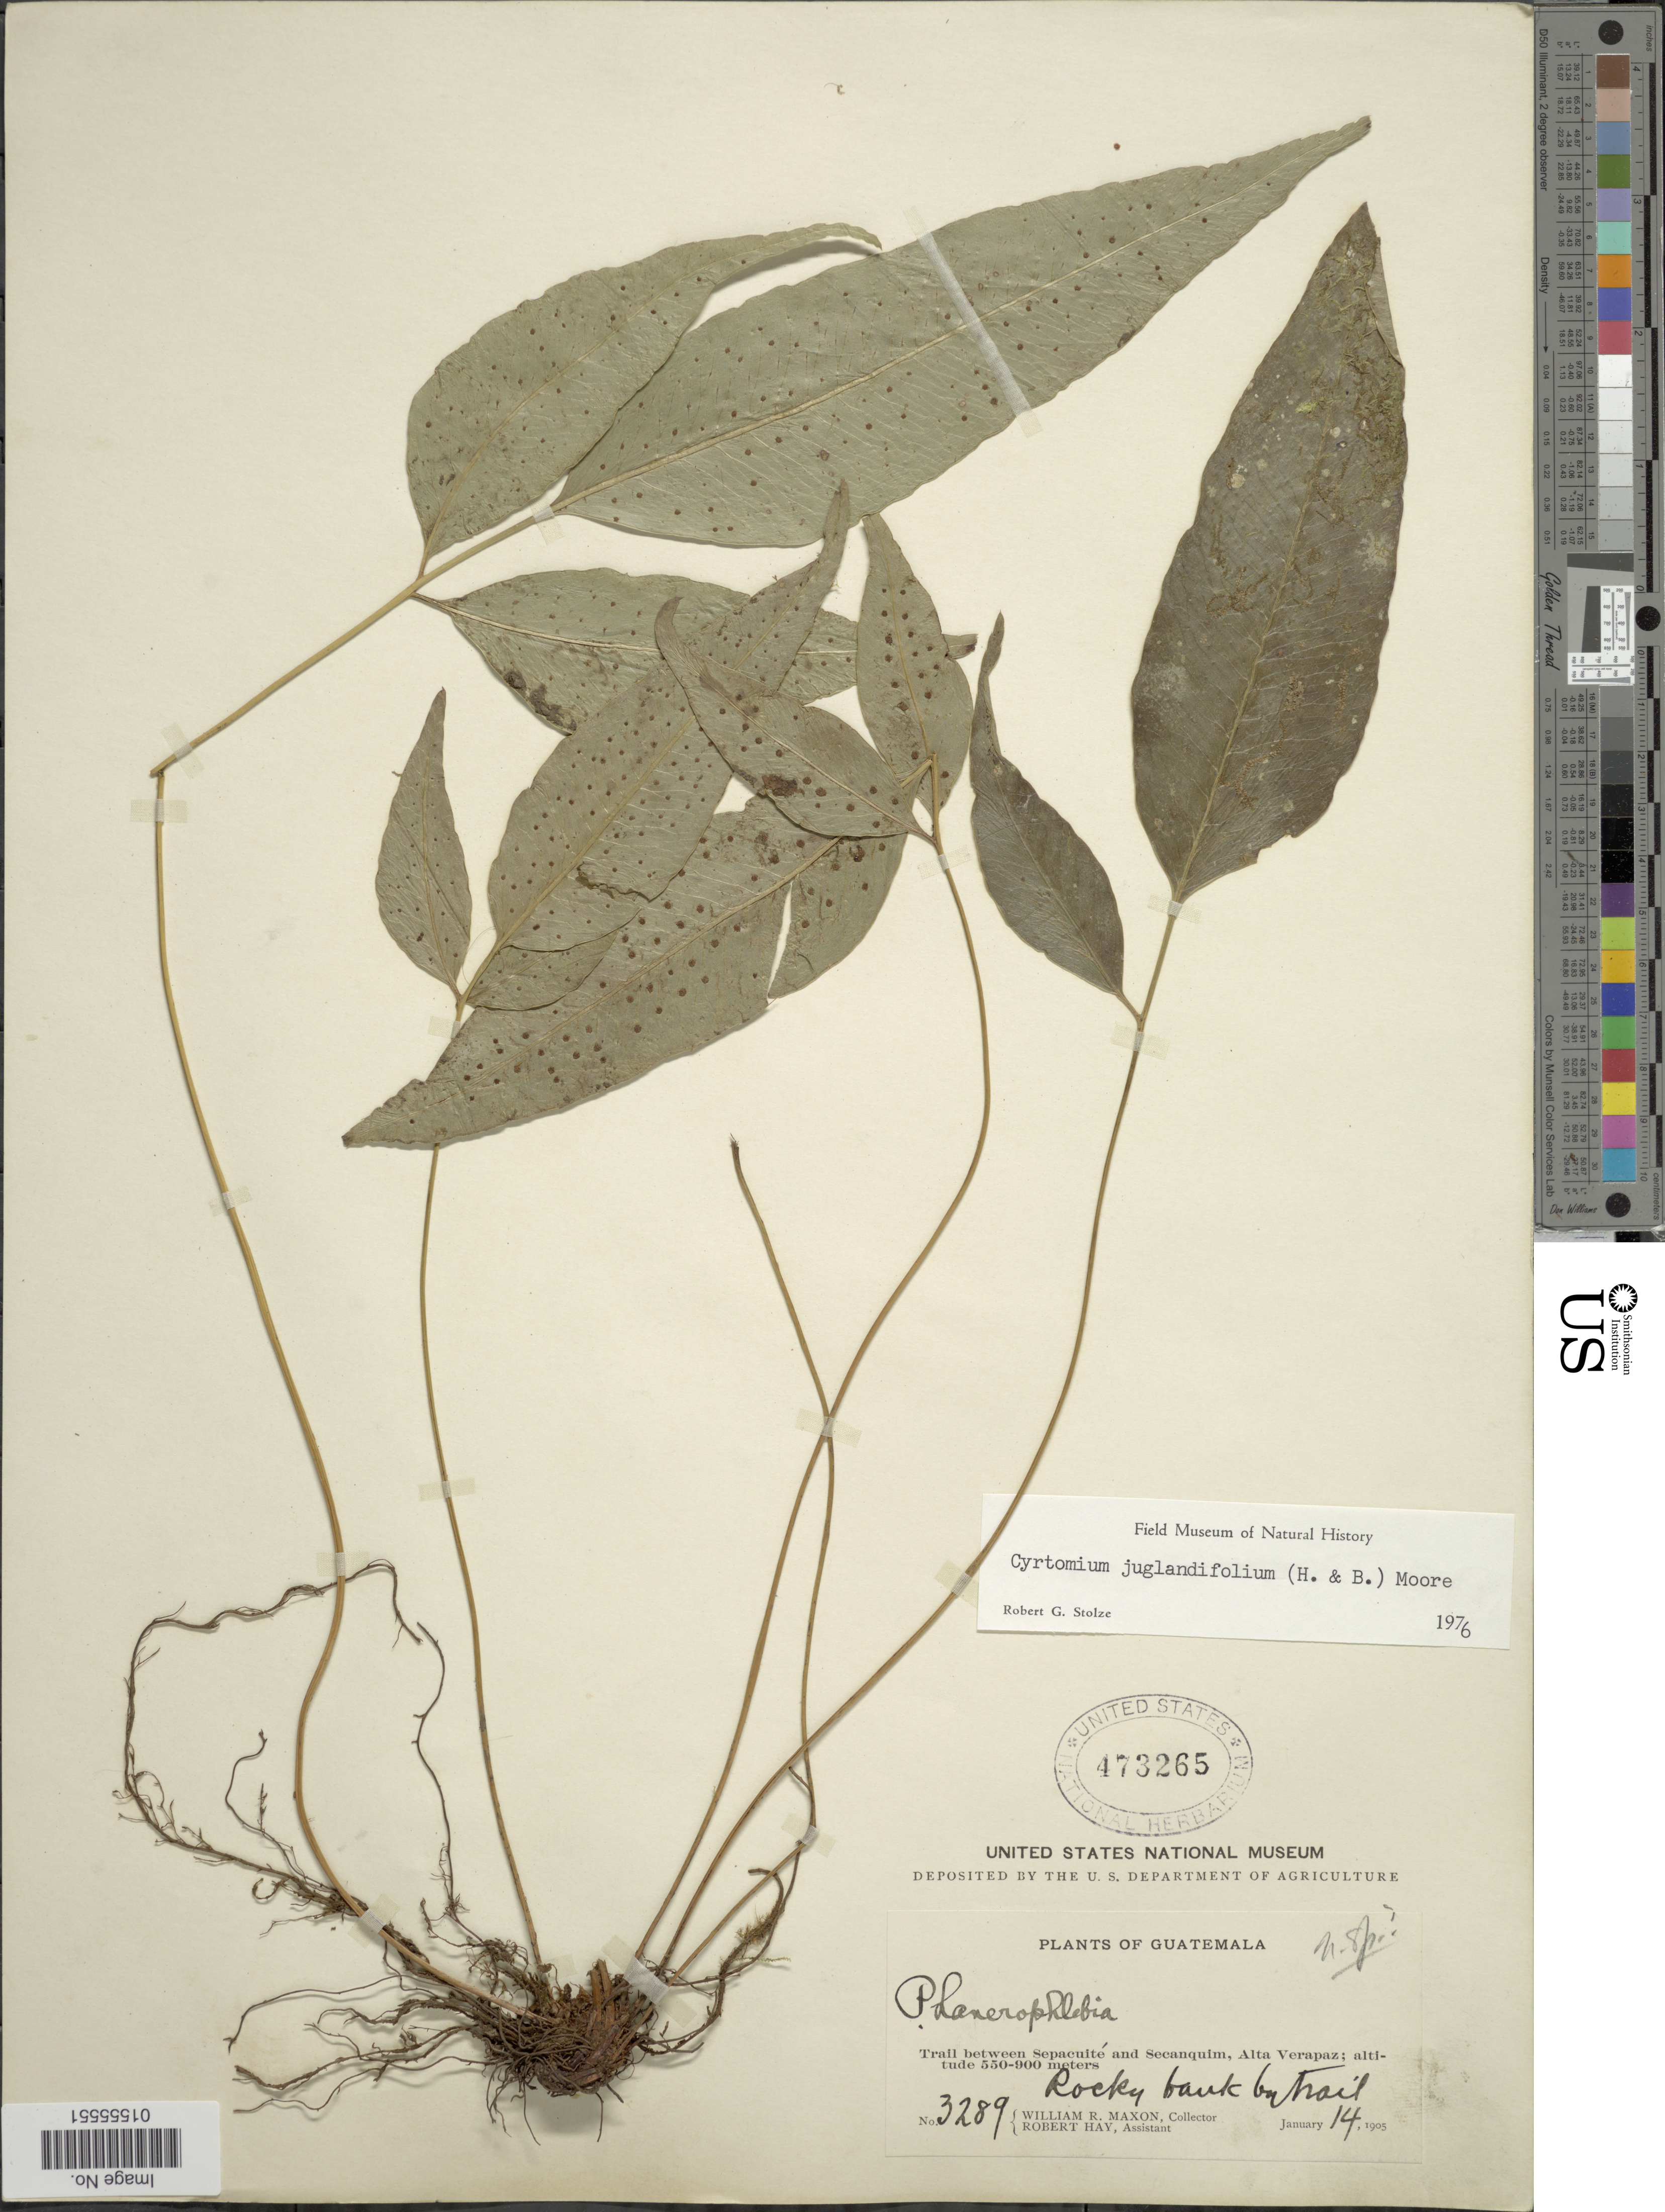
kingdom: Plantae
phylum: Tracheophyta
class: Polypodiopsida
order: Polypodiales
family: Dryopteridaceae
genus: Phanerophlebia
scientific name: Phanerophlebia juglandifolia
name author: (Willd.) J. Sm.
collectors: W. R. Maxon & R. H. Hay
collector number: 3289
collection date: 1905-01-14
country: Guatemala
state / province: Alta Verapaz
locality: Trail between Sepacuité and Secanquim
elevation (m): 550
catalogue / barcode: US 473265